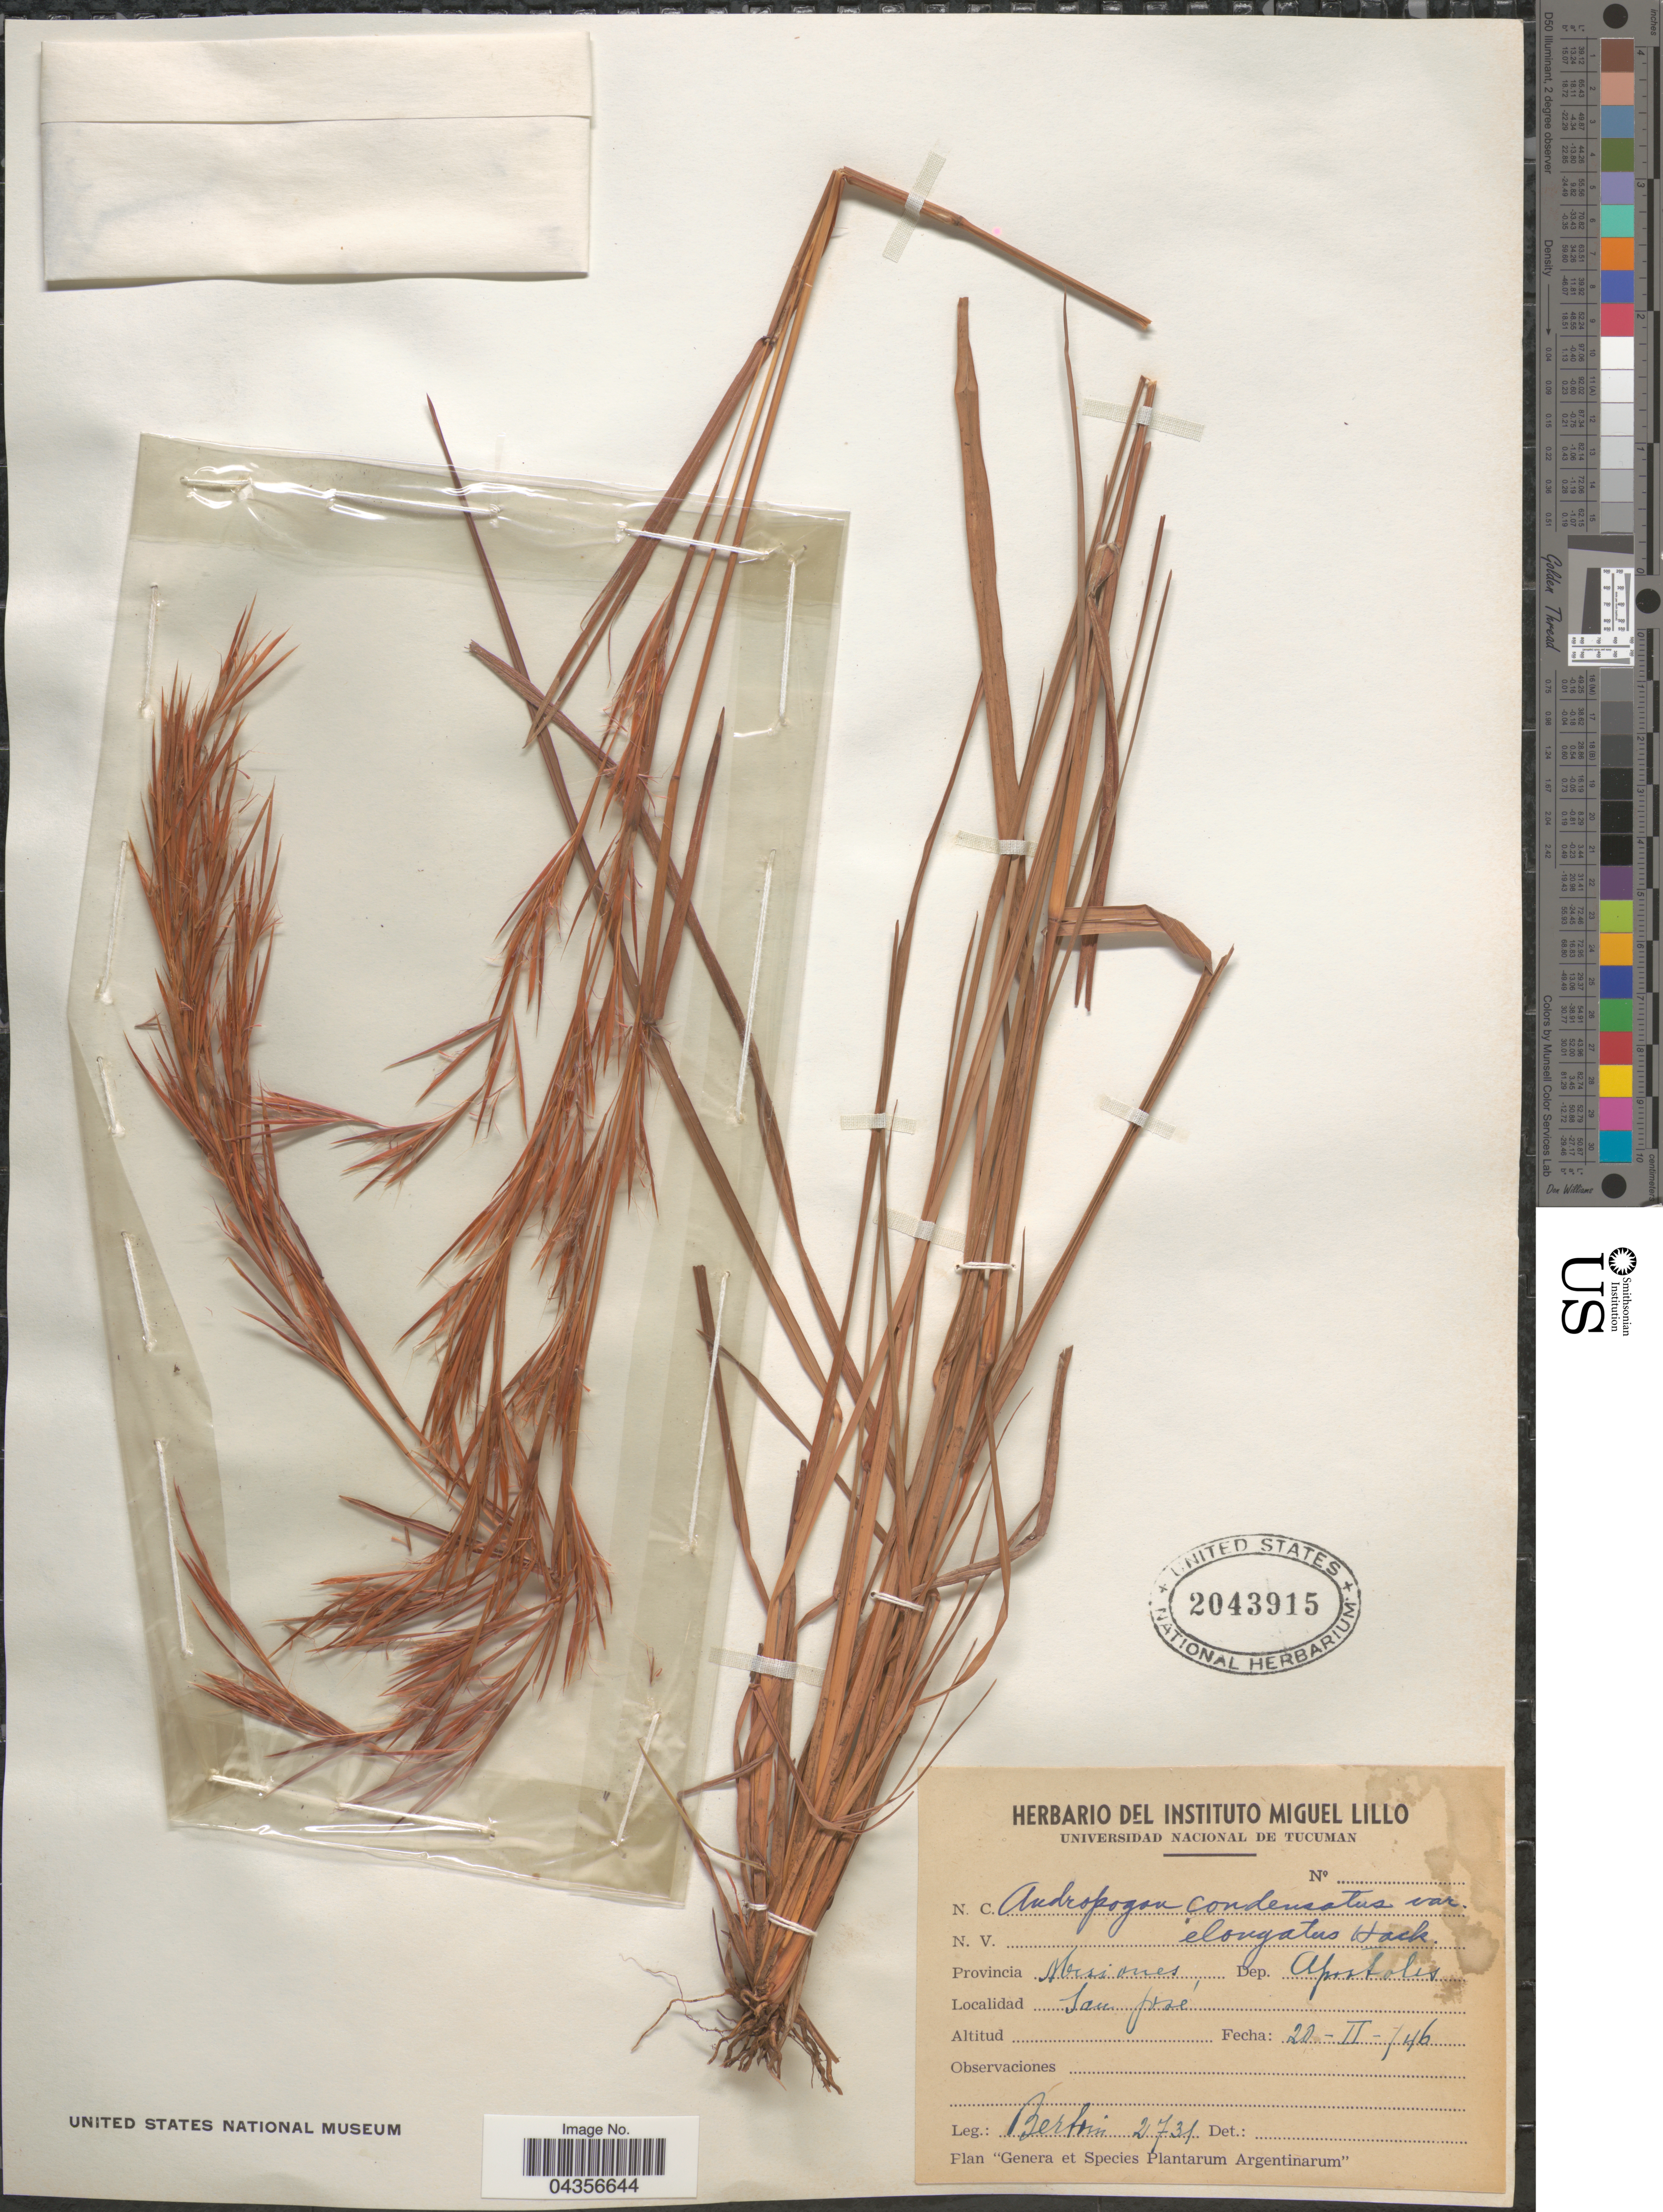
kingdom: Plantae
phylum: Tracheophyta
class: Liliopsida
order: Poales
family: Poaceae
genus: Schizachyrium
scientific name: Schizachyrium microstachyum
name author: (Desv. ex Ham.) Roseng. et al.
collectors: -- Bertoni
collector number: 2731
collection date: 1946-02-20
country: Argentina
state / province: Misiones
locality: Provincia Misiones. Dep. Apostoles. San José.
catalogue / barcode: US 2043915